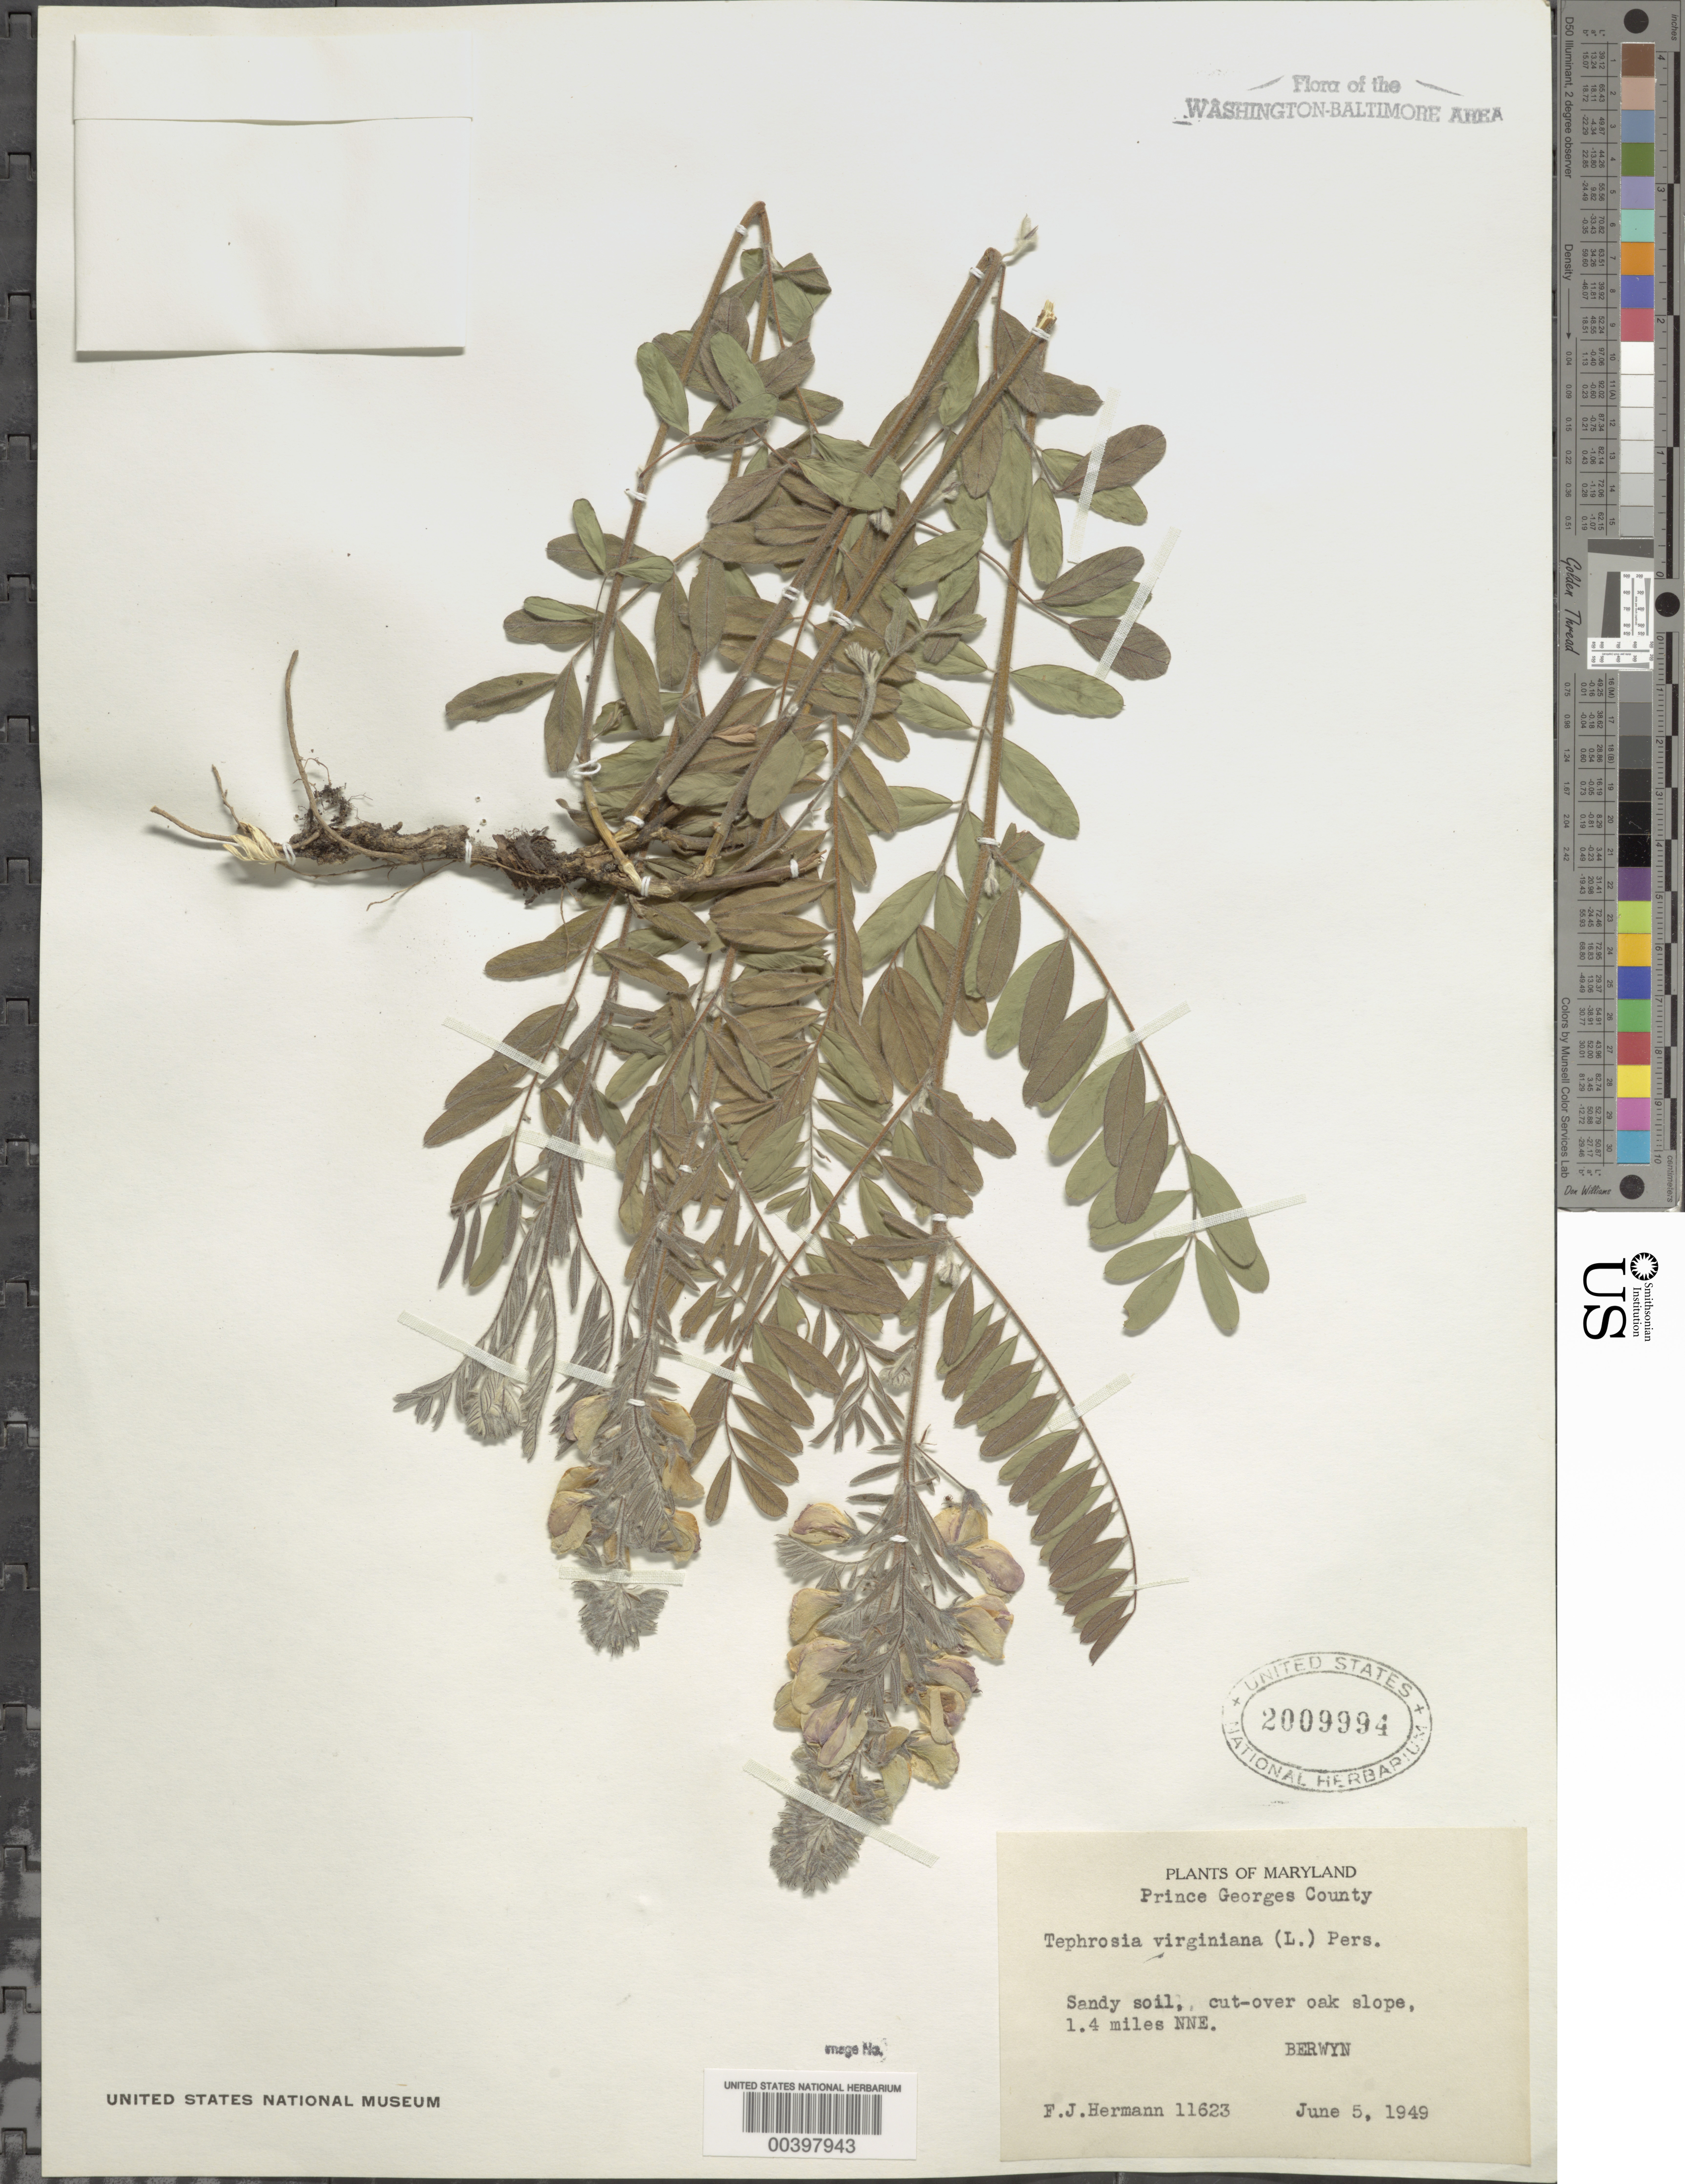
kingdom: Plantae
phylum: Tracheophyta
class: Magnoliopsida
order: Fabales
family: Fabaceae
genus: Tephrosia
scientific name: Tephrosia virginiana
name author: (L.) Pers.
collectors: F. J. Hermann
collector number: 11623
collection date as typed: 05 Jun 1949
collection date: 1949-06-05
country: United States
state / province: Maryland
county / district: Prince George's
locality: Berwyn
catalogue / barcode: US 2009994